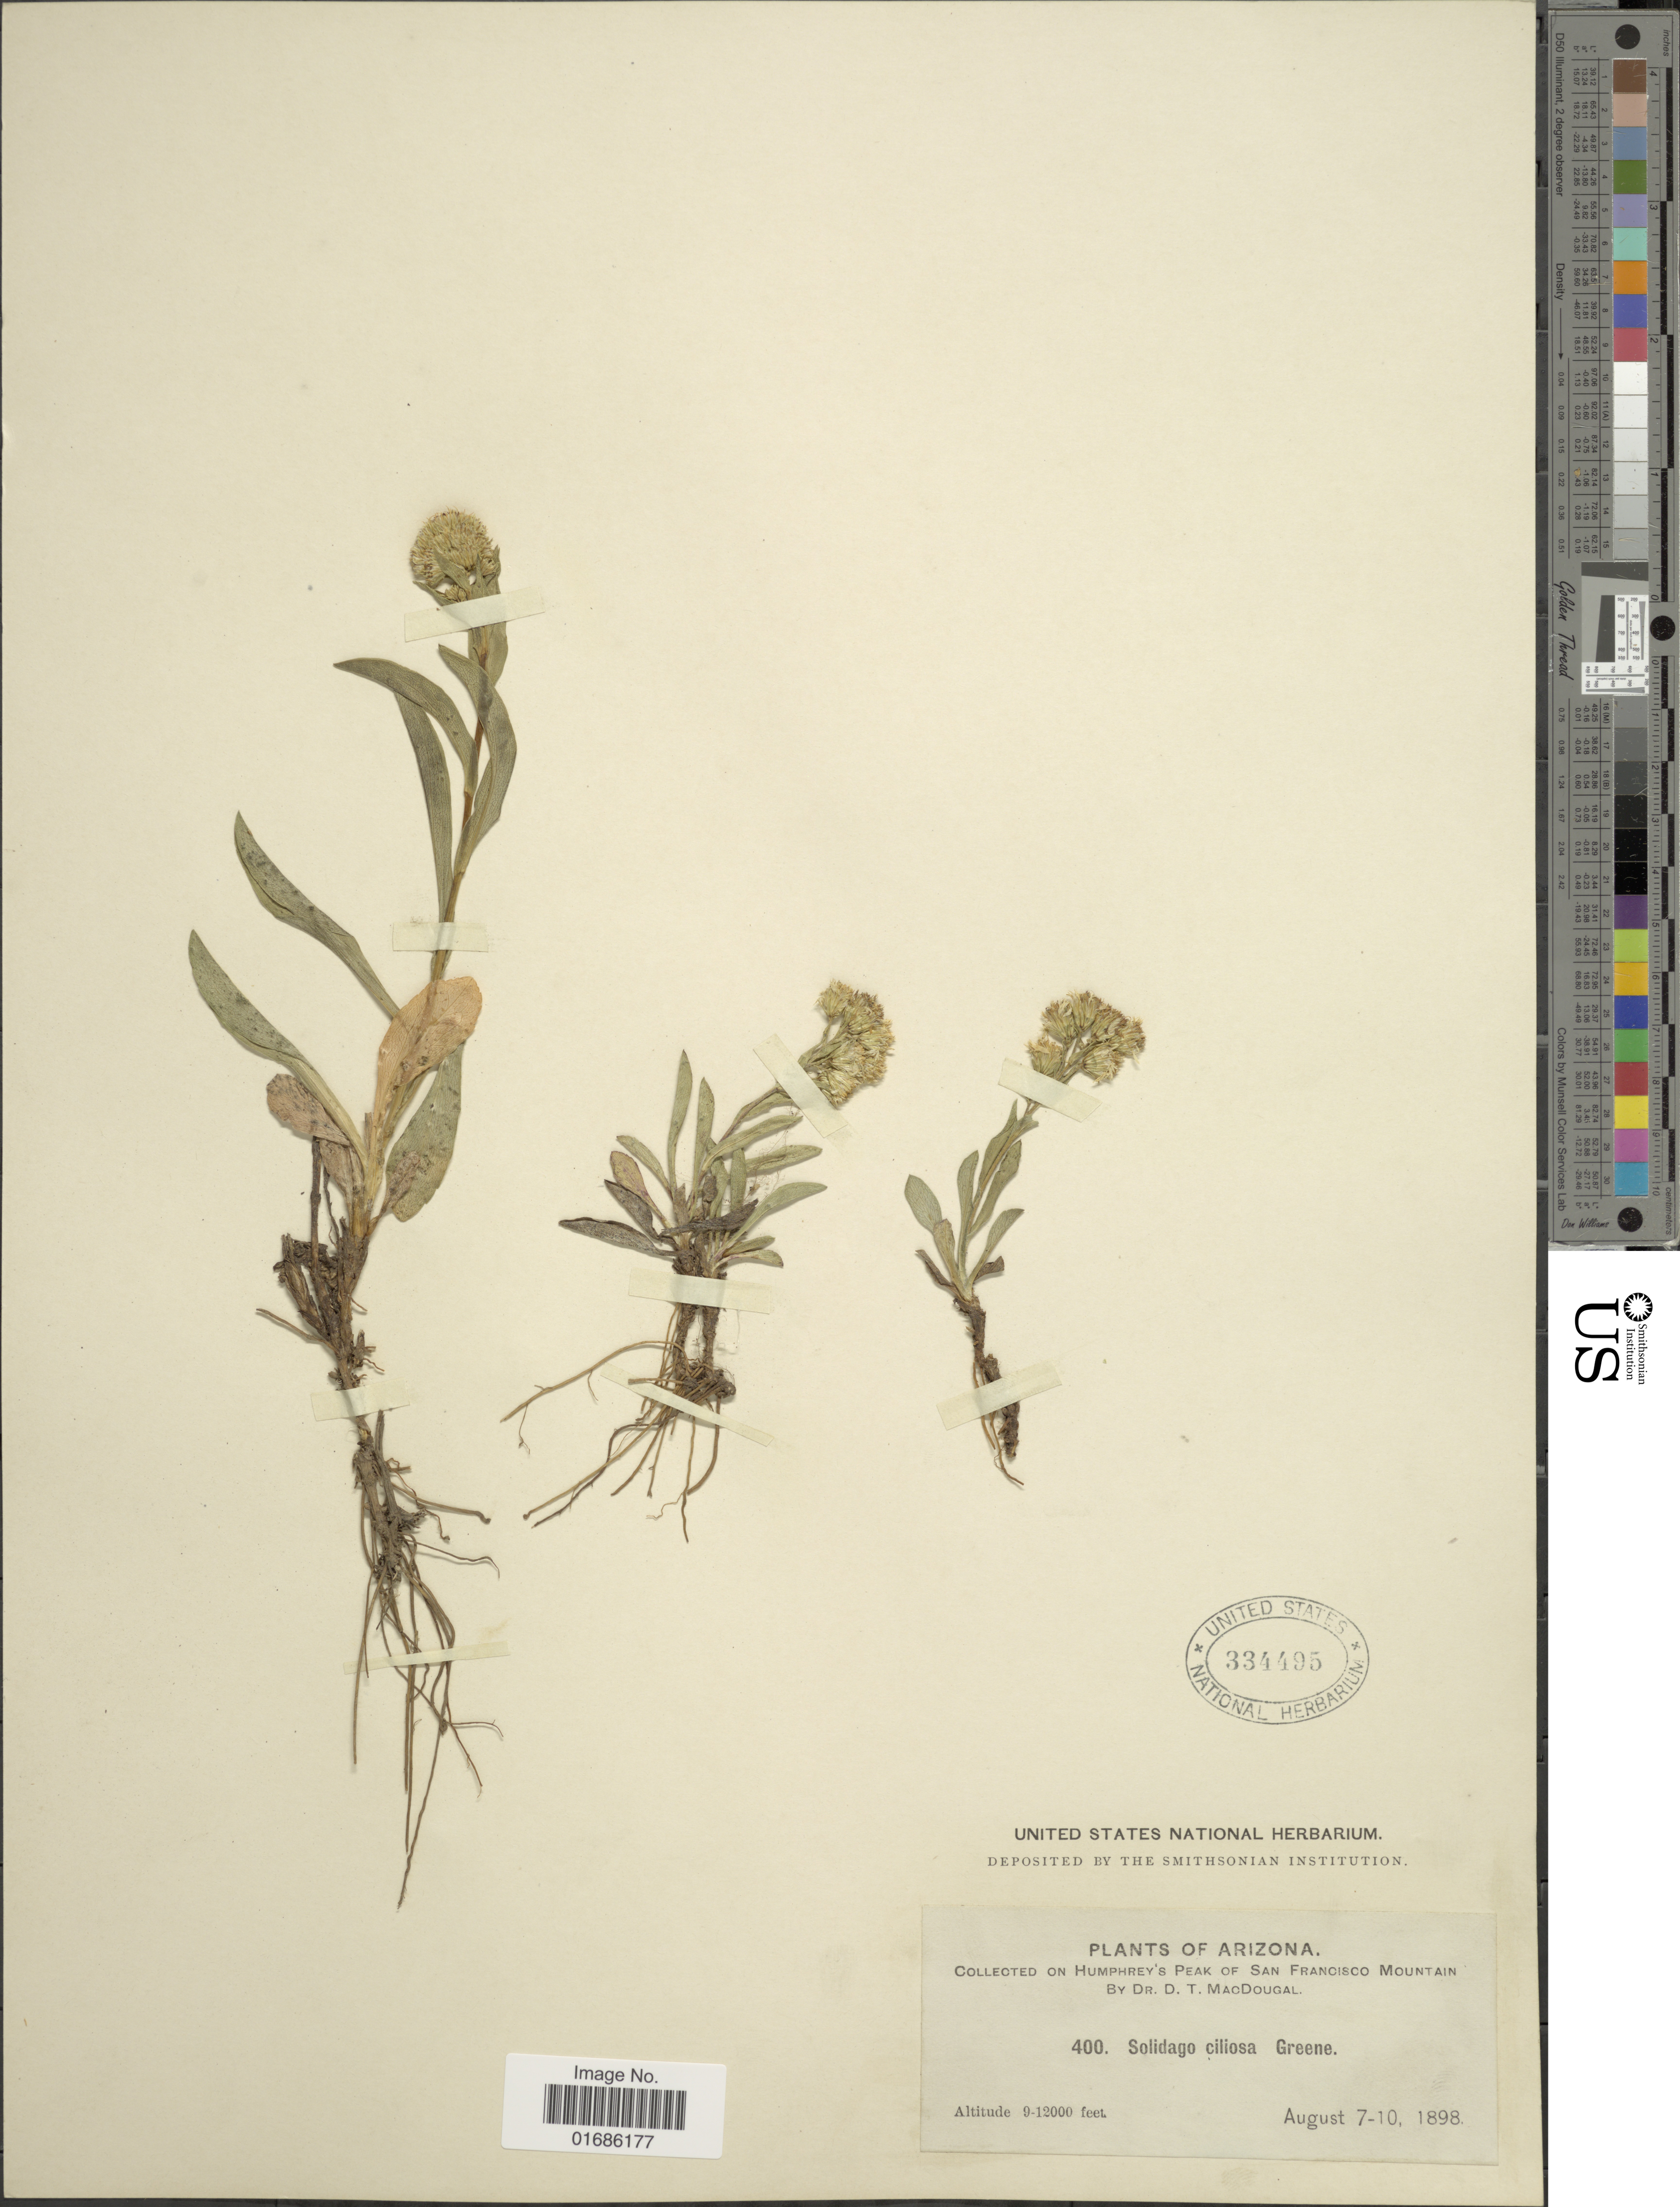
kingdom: Plantae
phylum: Tracheophyta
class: Magnoliopsida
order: Asterales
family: Asteraceae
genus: Solidago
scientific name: Solidago ciliosa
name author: Greene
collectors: D. T. MacDougal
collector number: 400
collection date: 1898-08-07/1898-08-10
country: United States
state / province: Arizona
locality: Humphrey's Peak of San Francisco Mountain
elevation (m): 2743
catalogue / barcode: US 334495